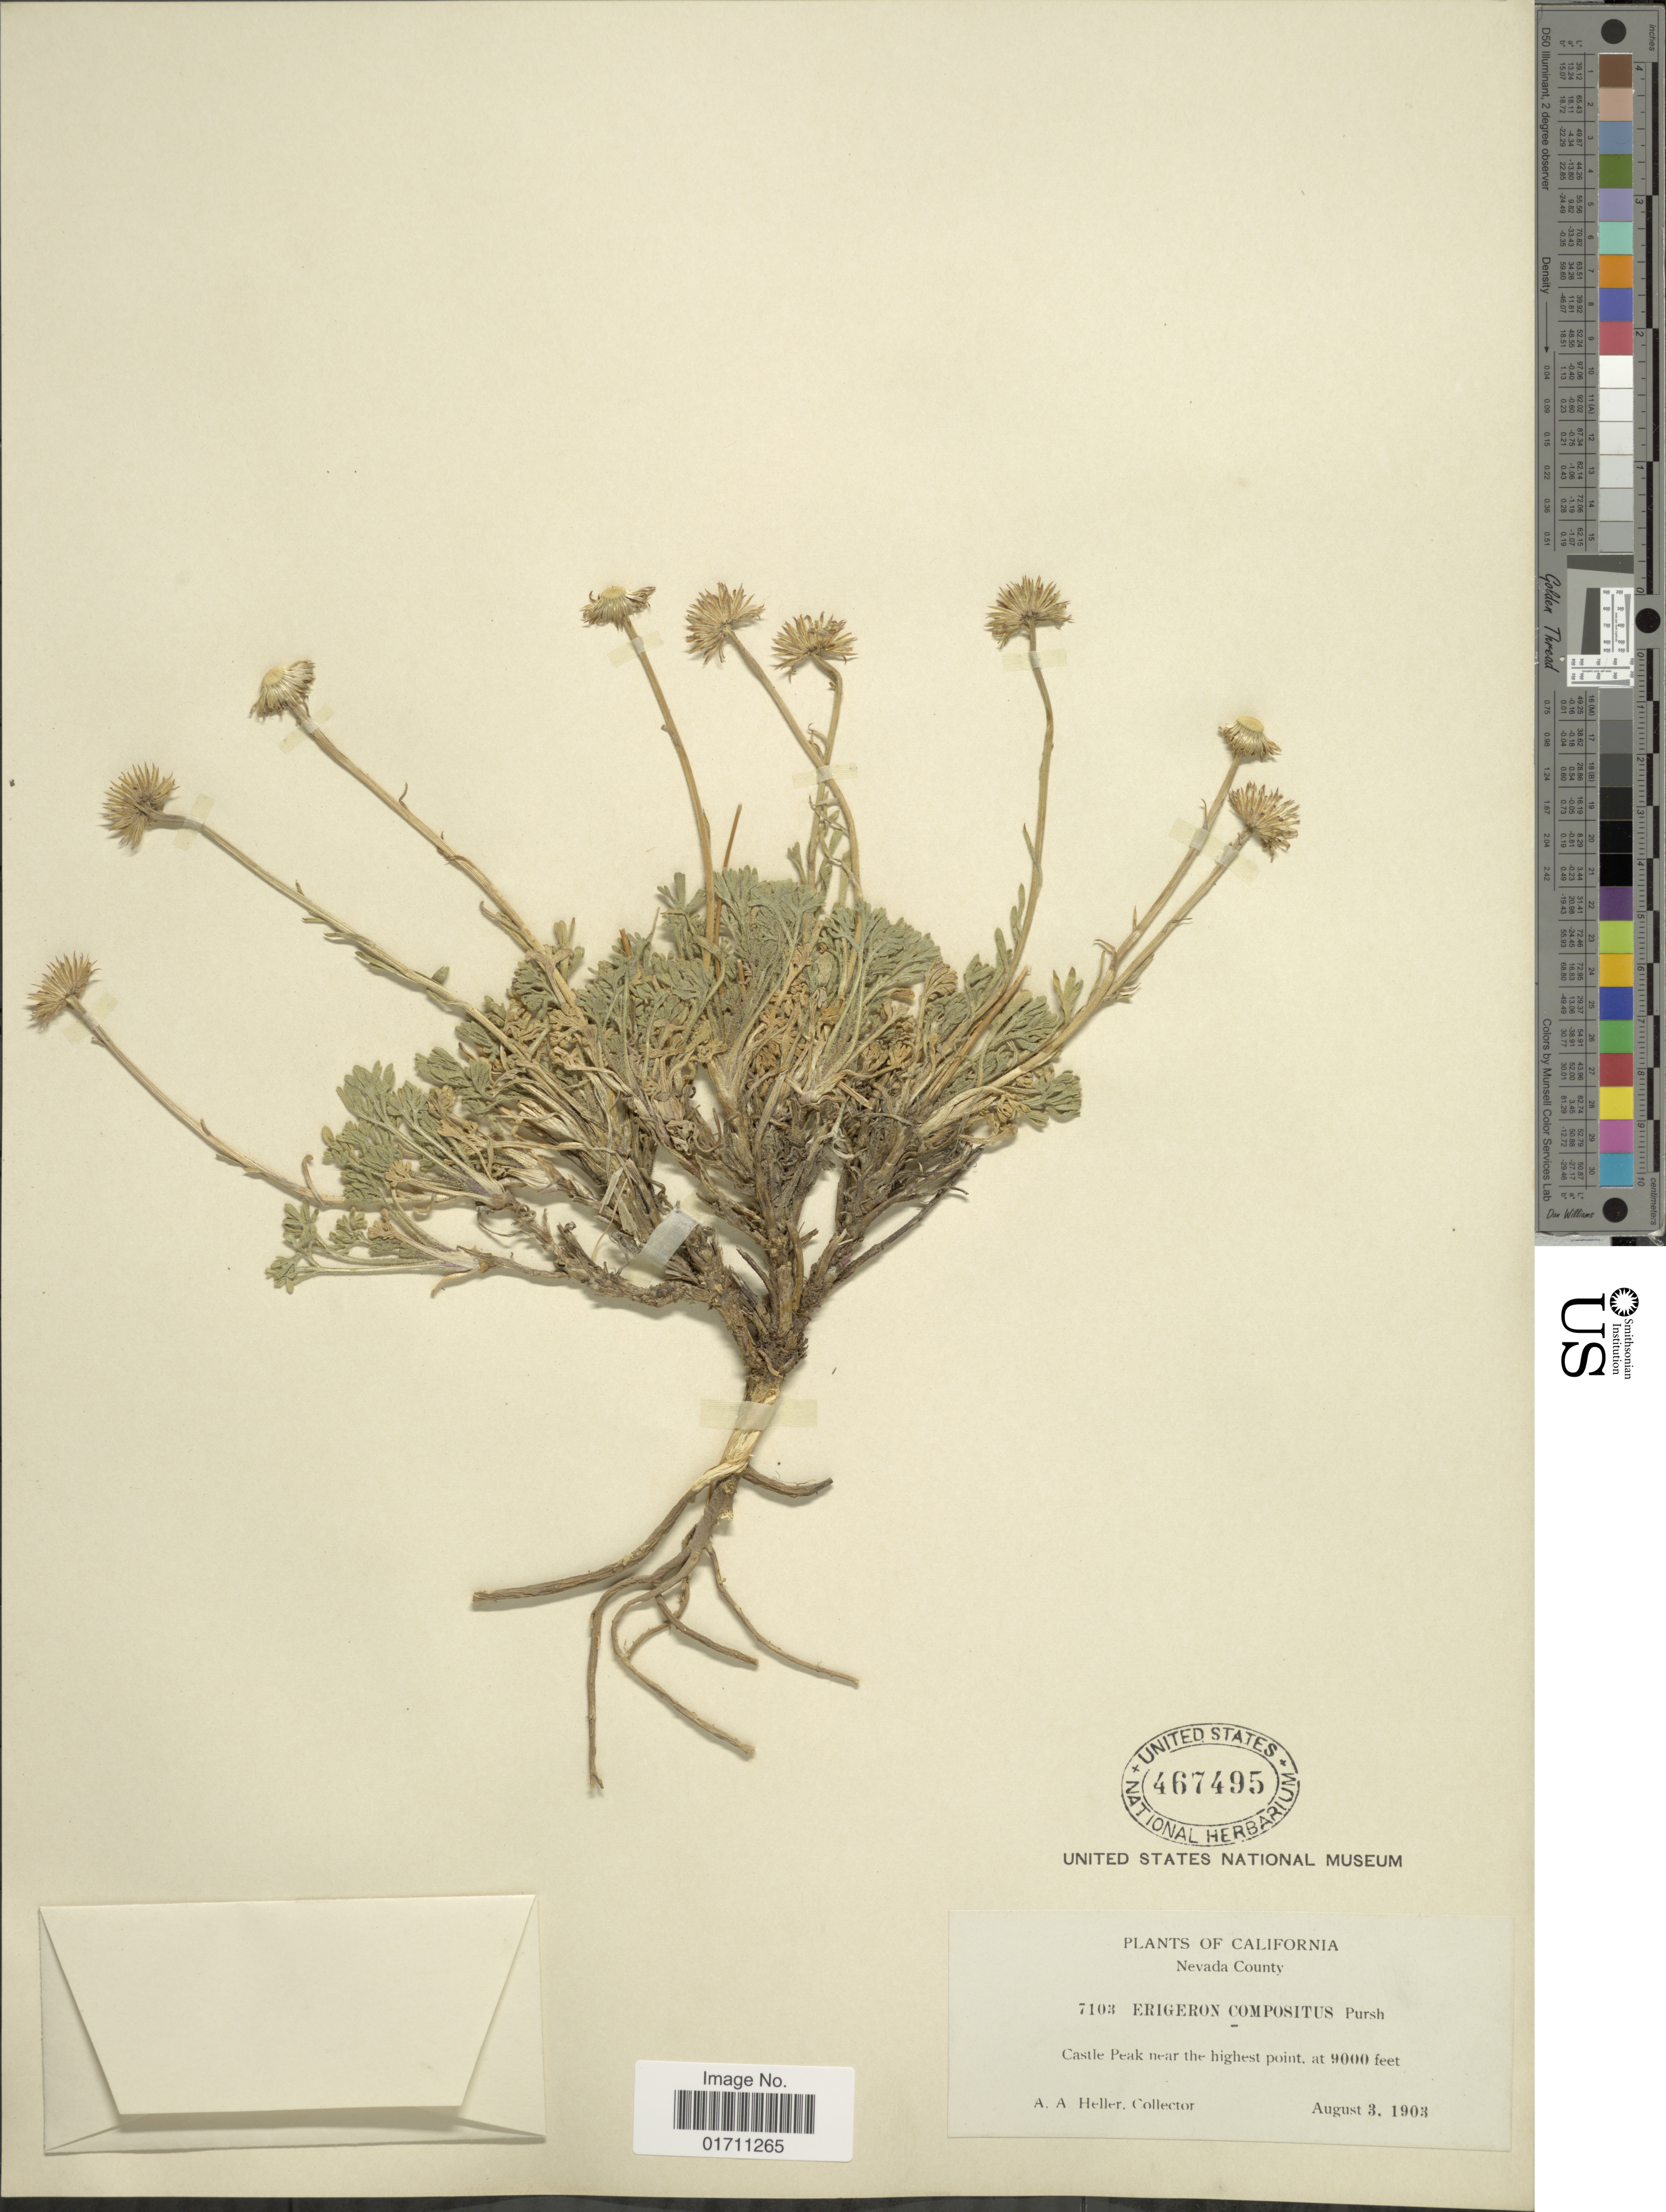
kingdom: Plantae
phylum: Tracheophyta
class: Magnoliopsida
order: Asterales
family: Asteraceae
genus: Erigeron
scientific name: Erigeron compositus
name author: Pursh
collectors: A. A. Heller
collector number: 7103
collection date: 1903-08-03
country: United States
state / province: Nevada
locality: California, Castle Peak near the highest point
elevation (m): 2743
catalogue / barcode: US 467495